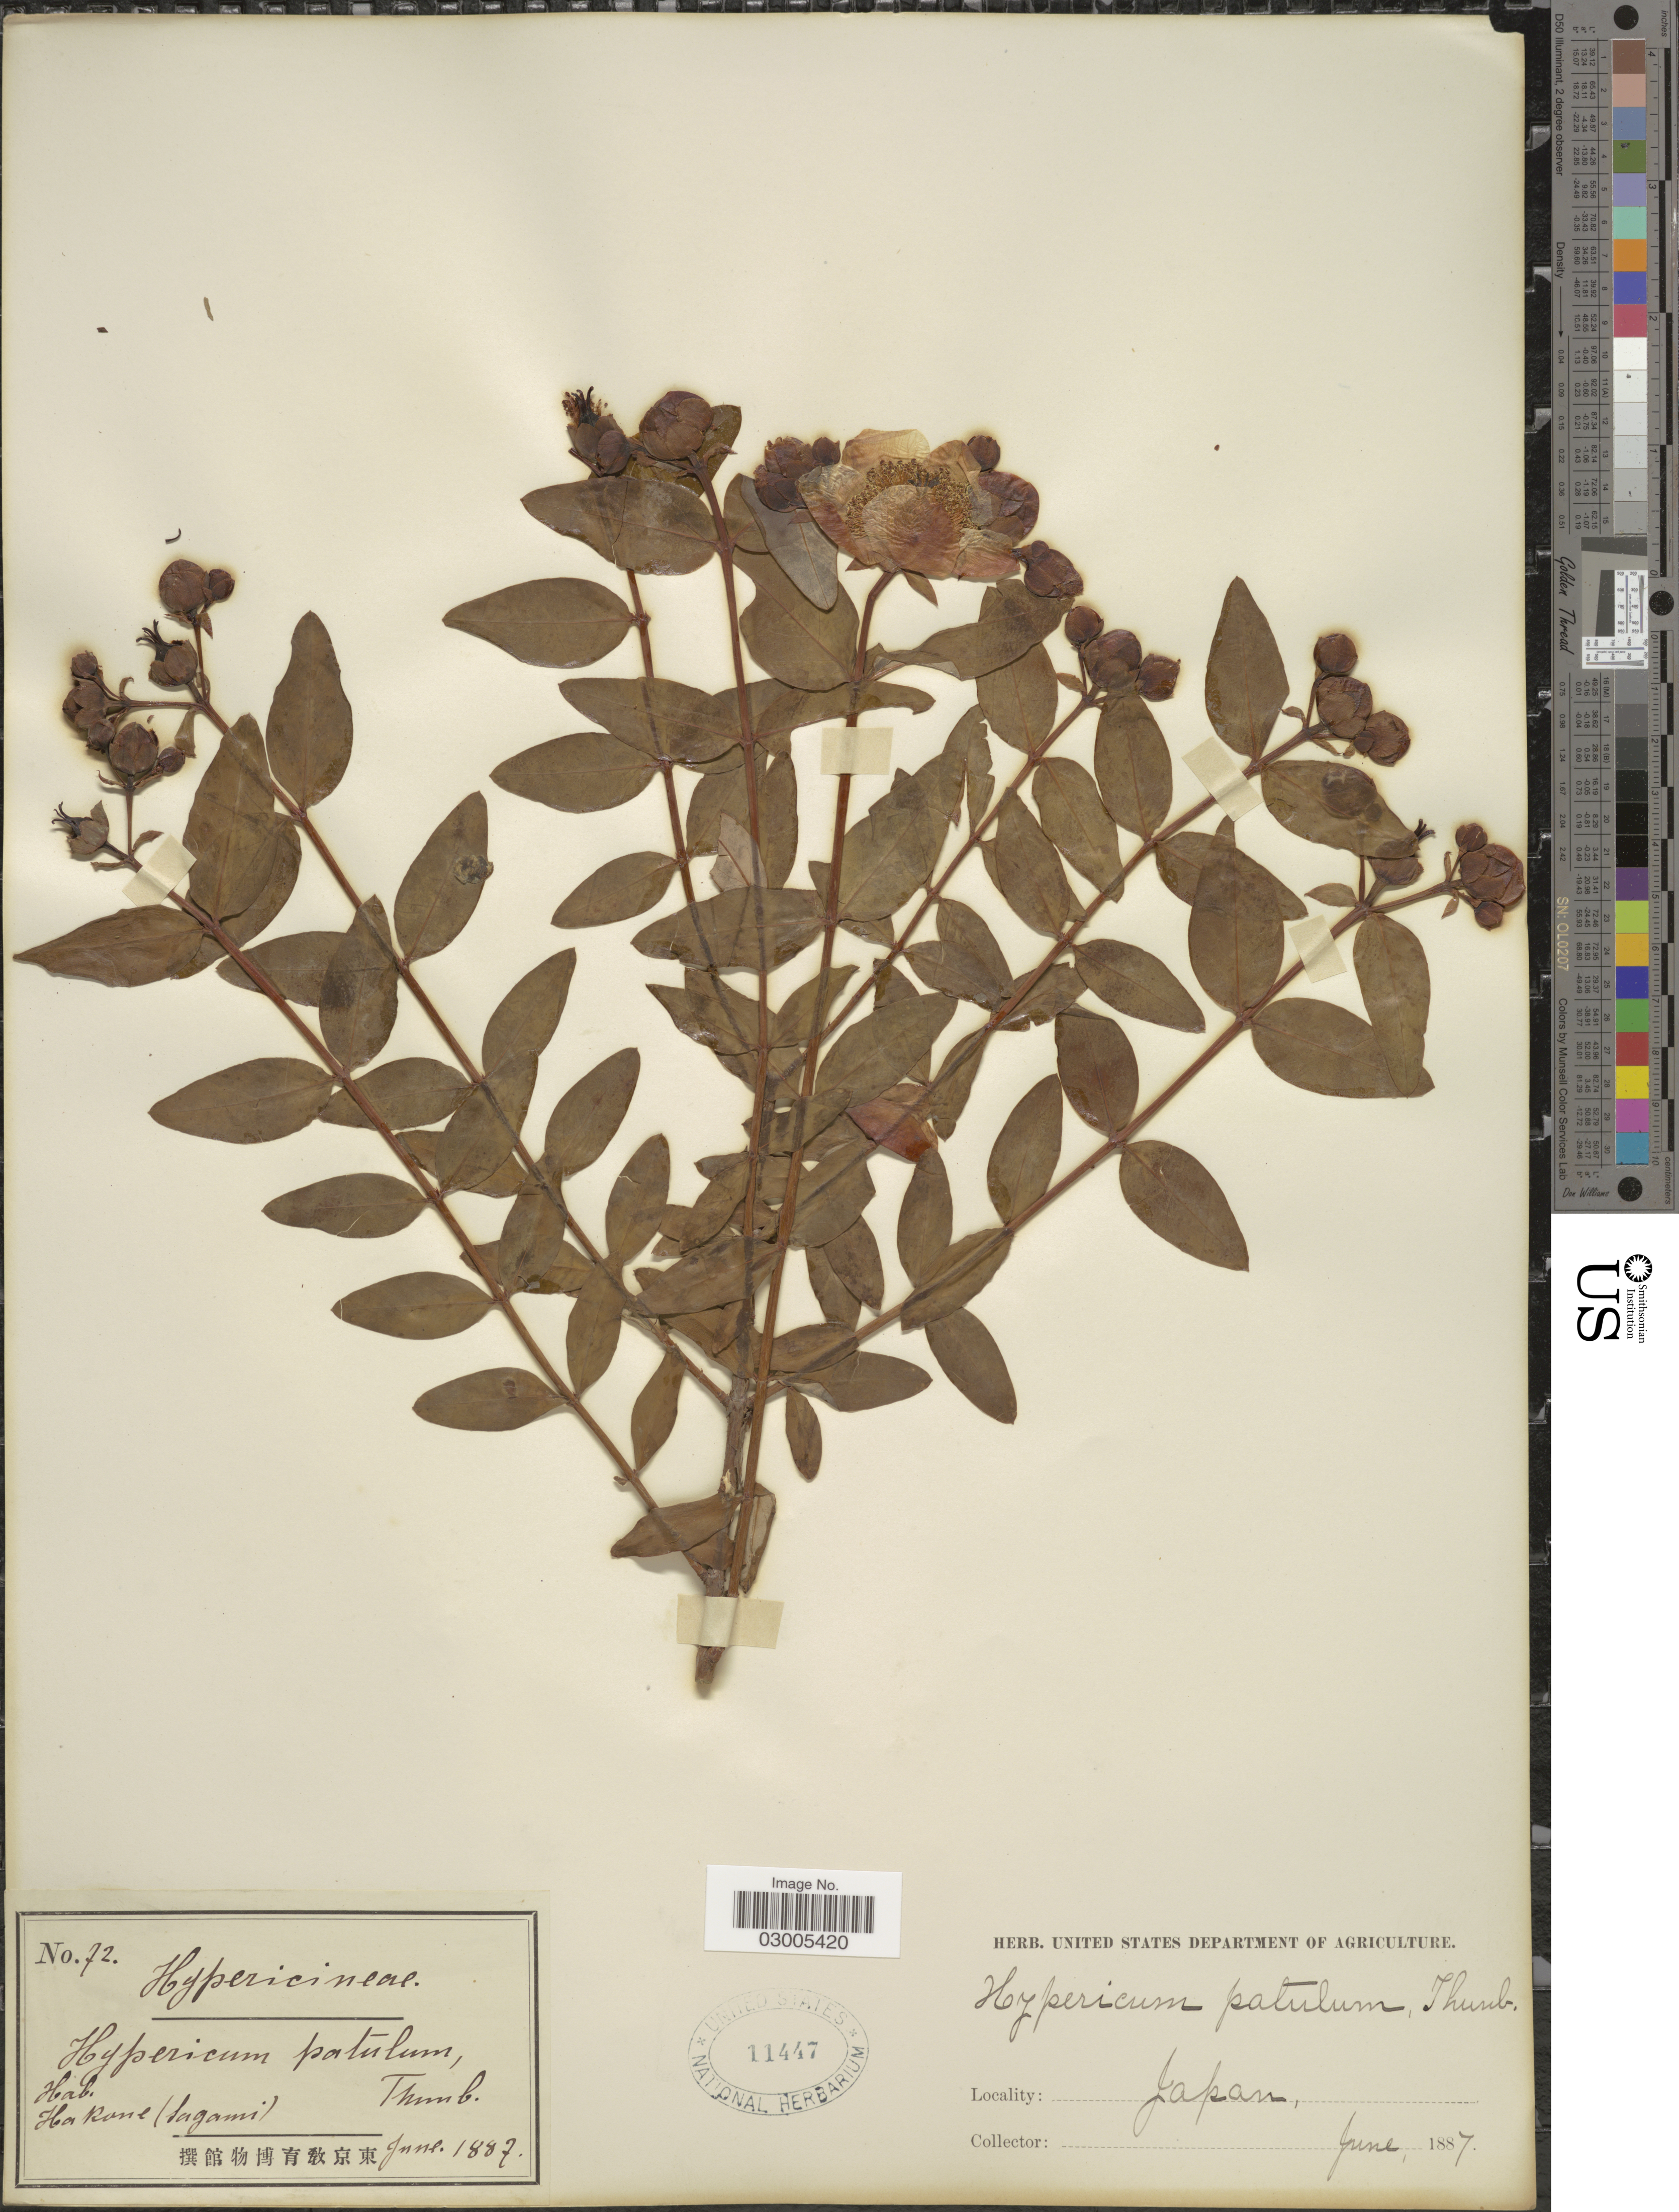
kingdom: Plantae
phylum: Tracheophyta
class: Magnoliopsida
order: Malpighiales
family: Hypericaceae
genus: Hypericum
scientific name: Hypericum patulum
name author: Thunb.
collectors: ex herb. U. S. Department of Agriculture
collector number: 72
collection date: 1887-06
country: Japan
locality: Hakone (Sagami).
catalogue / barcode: US 11447